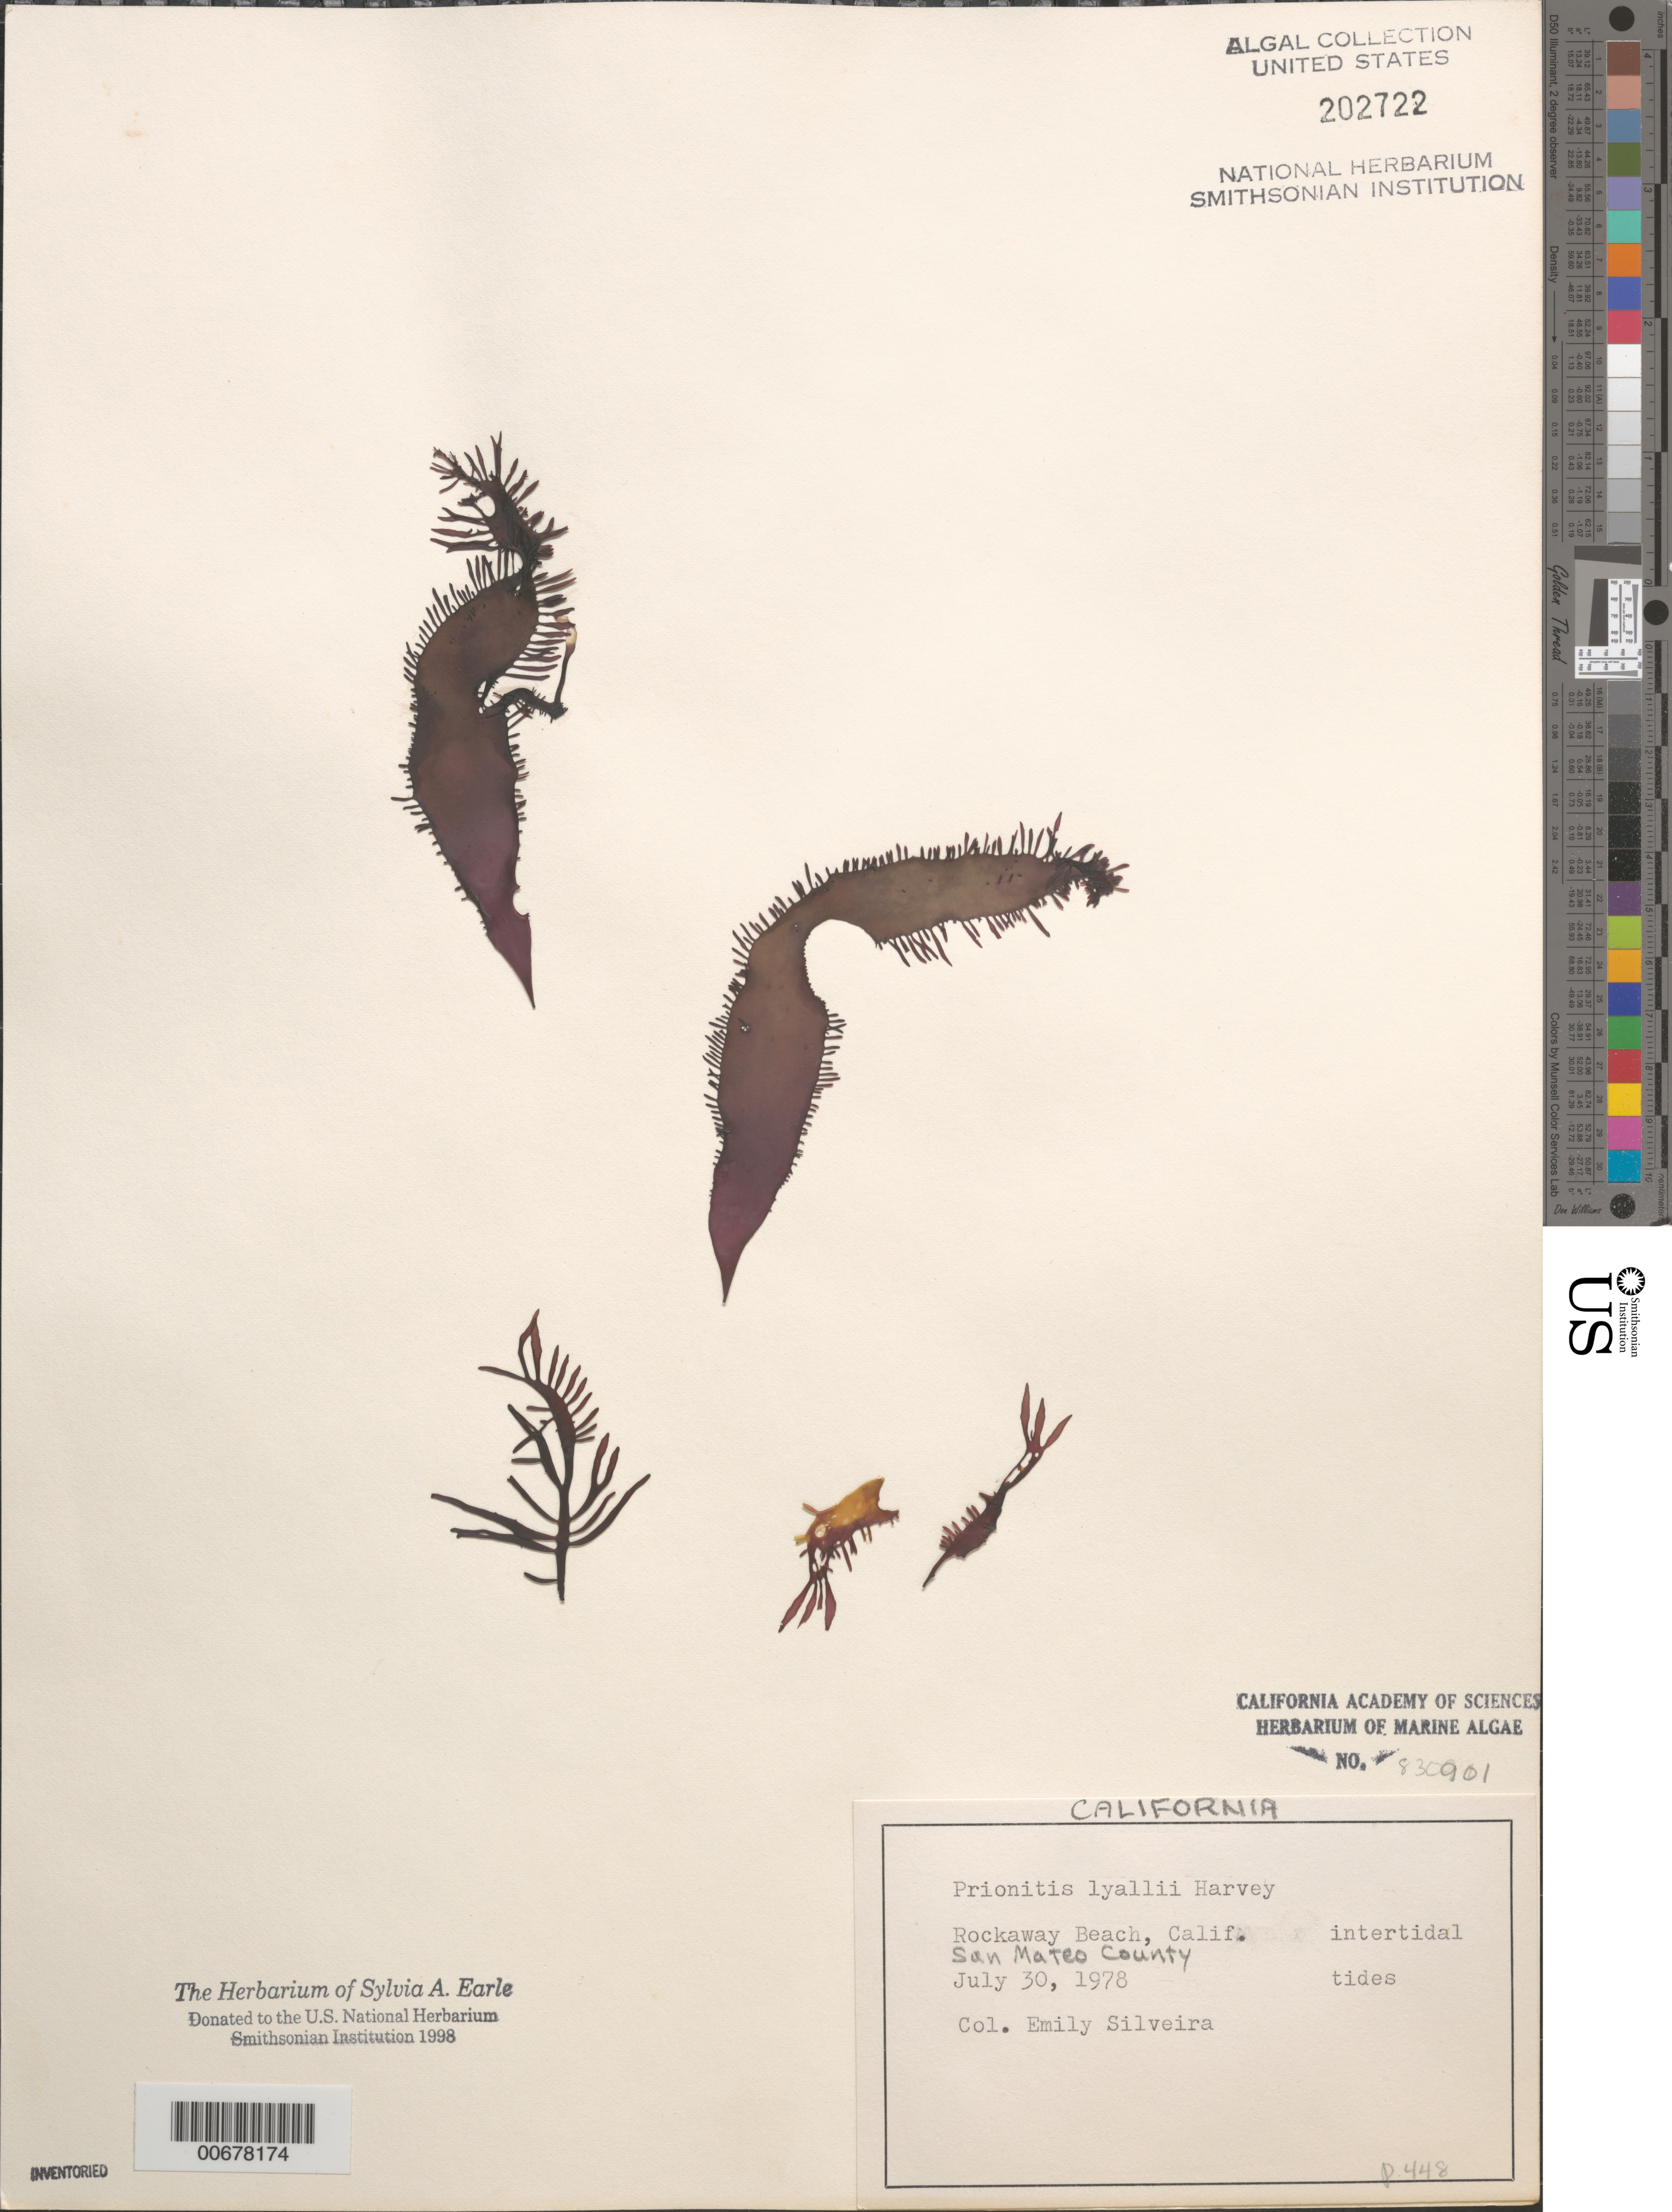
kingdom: Plantae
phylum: Rhodophyta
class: Florideophyceae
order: Cryptonemiales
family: Cryptonemiaceae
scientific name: Prionitis sternbergii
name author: (C. Agardh) J. Agardh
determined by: Algae name updating Project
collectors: E. A. Silveira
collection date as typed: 30 Jul 1978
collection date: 1978-07-30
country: United States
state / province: California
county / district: San Mateo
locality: Rockaway Beach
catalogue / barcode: US 202722